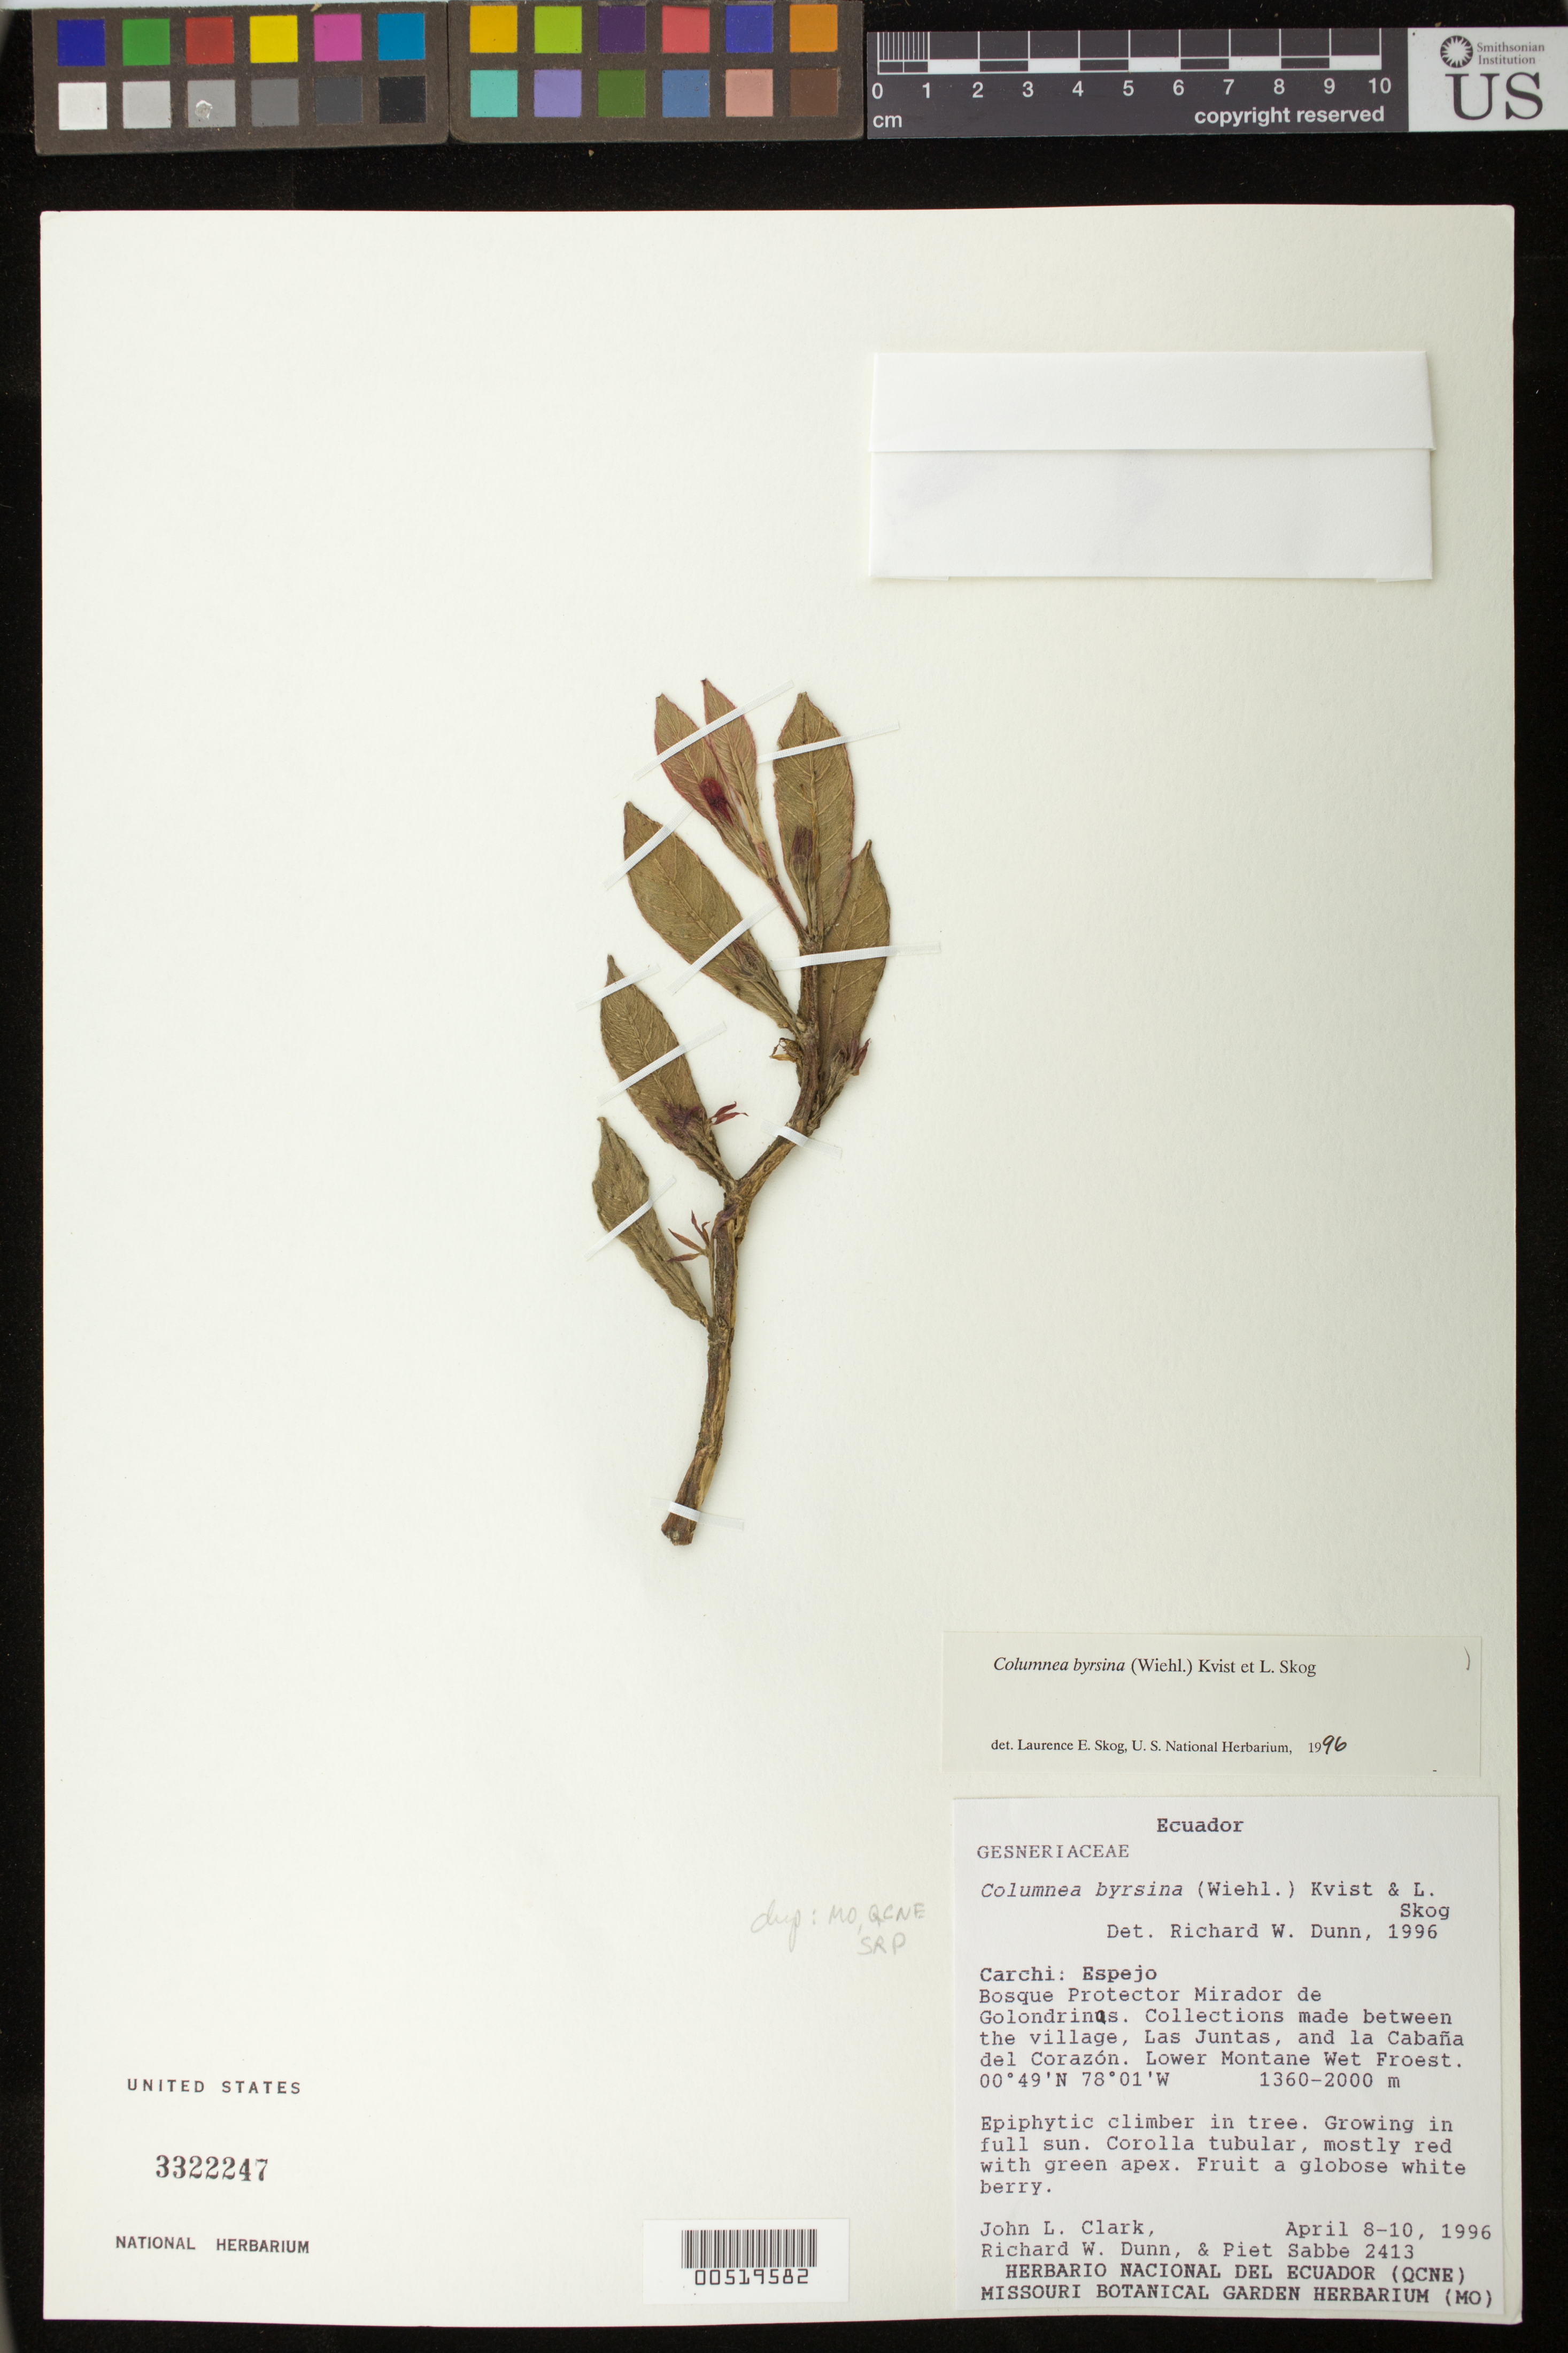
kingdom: Plantae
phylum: Tracheophyta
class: Magnoliopsida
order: Lamiales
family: Gesneriaceae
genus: Columnea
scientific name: Columnea byrsina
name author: (Wiehler) L.P. Kvist & L.E. Skog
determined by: Skog, Laurence E.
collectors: J. L. Clark, R. Dunn & P. Sabbe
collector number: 2413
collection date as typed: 8-10 Apr 1996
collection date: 1996-04-08/1996-04-10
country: Ecuador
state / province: Carchi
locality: Espejo; Bosque Protector Mirador de Golondrinas; between the village, Las Juntas, and la Cabaña del Corazón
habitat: Lower montane wet forest; growing in full sun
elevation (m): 1360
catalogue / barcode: US 3322247